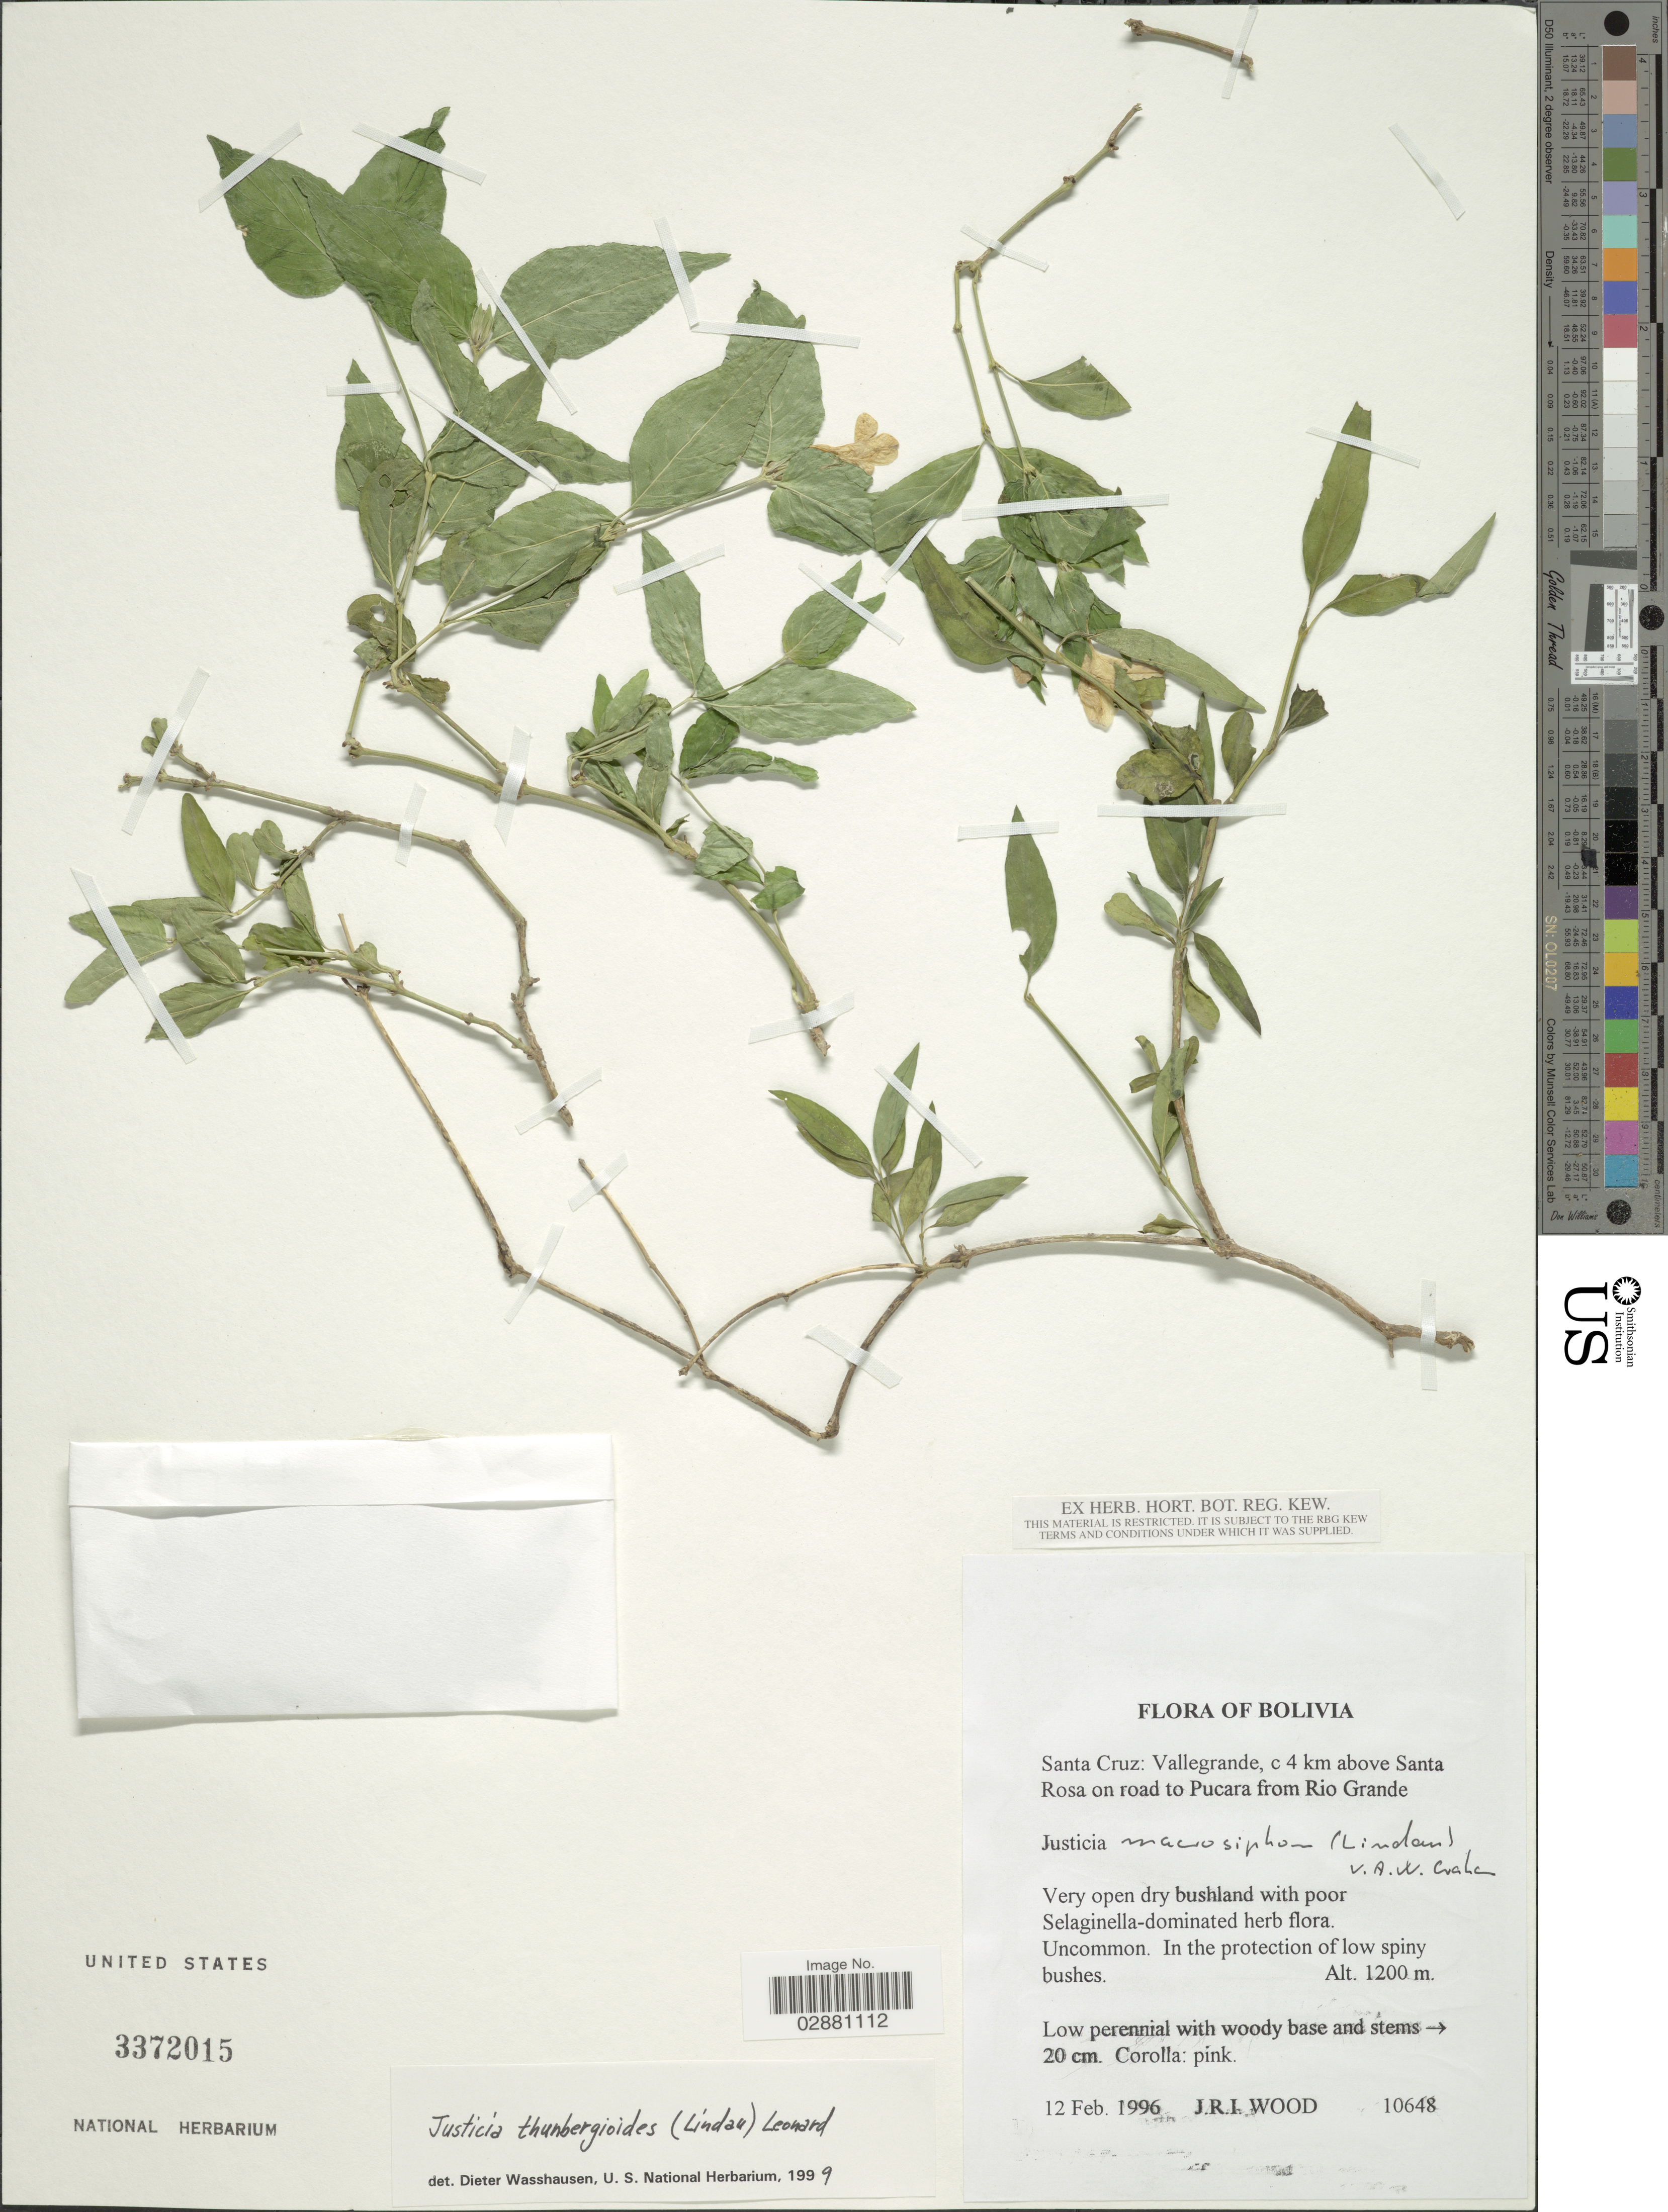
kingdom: Plantae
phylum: Tracheophyta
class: Magnoliopsida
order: Lamiales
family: Acanthaceae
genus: Justicia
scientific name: Justicia thunbergioides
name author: (Lindau) Leonard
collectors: J. R. I. Wood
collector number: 10648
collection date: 1996-02-12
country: Bolivia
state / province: Santa Cruz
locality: Vallegrande, c 4 km above Santa Rosa on road to Pucara from Rio Grande.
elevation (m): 1200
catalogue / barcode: US 3372015